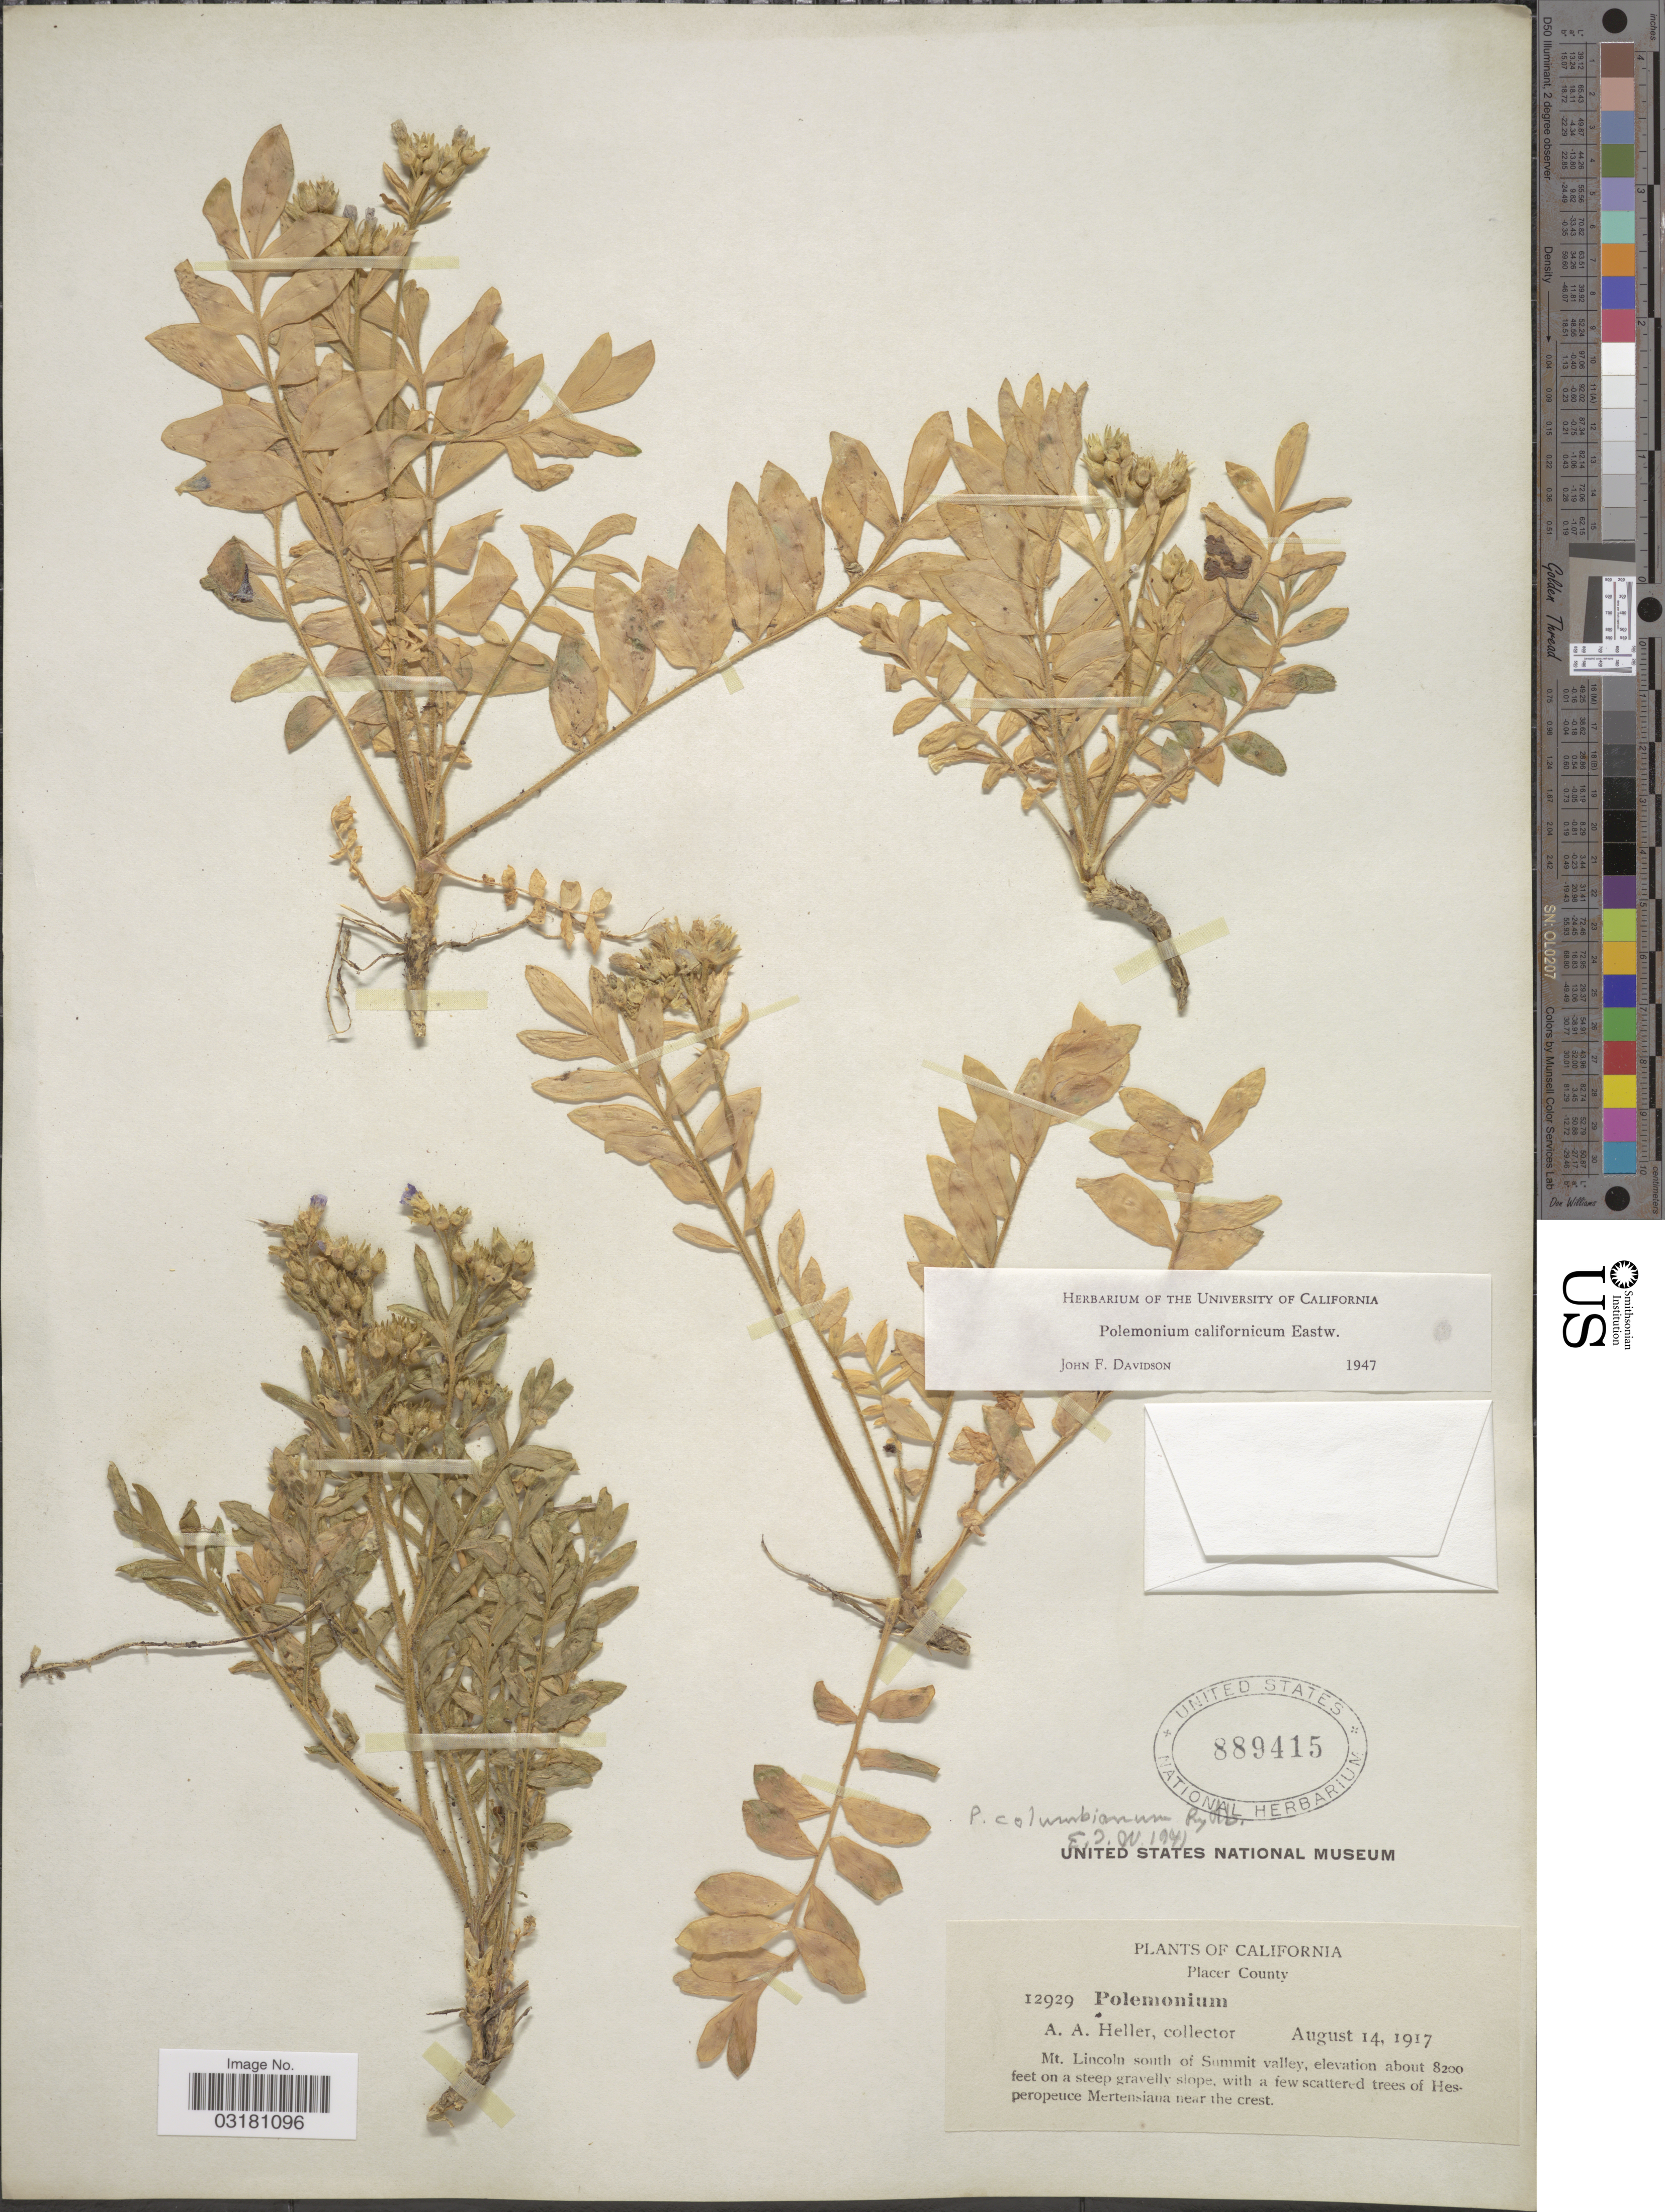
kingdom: Plantae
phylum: Tracheophyta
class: Magnoliopsida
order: Ericales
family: Polemoniaceae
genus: Polemonium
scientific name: Polemonium californicum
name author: Eastw.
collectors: A. A. Heller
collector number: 12929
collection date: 1917-08-14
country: United States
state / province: California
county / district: Placer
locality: Placer County. Mt. Lincoln south of Summit valley.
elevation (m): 2499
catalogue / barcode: US 889415